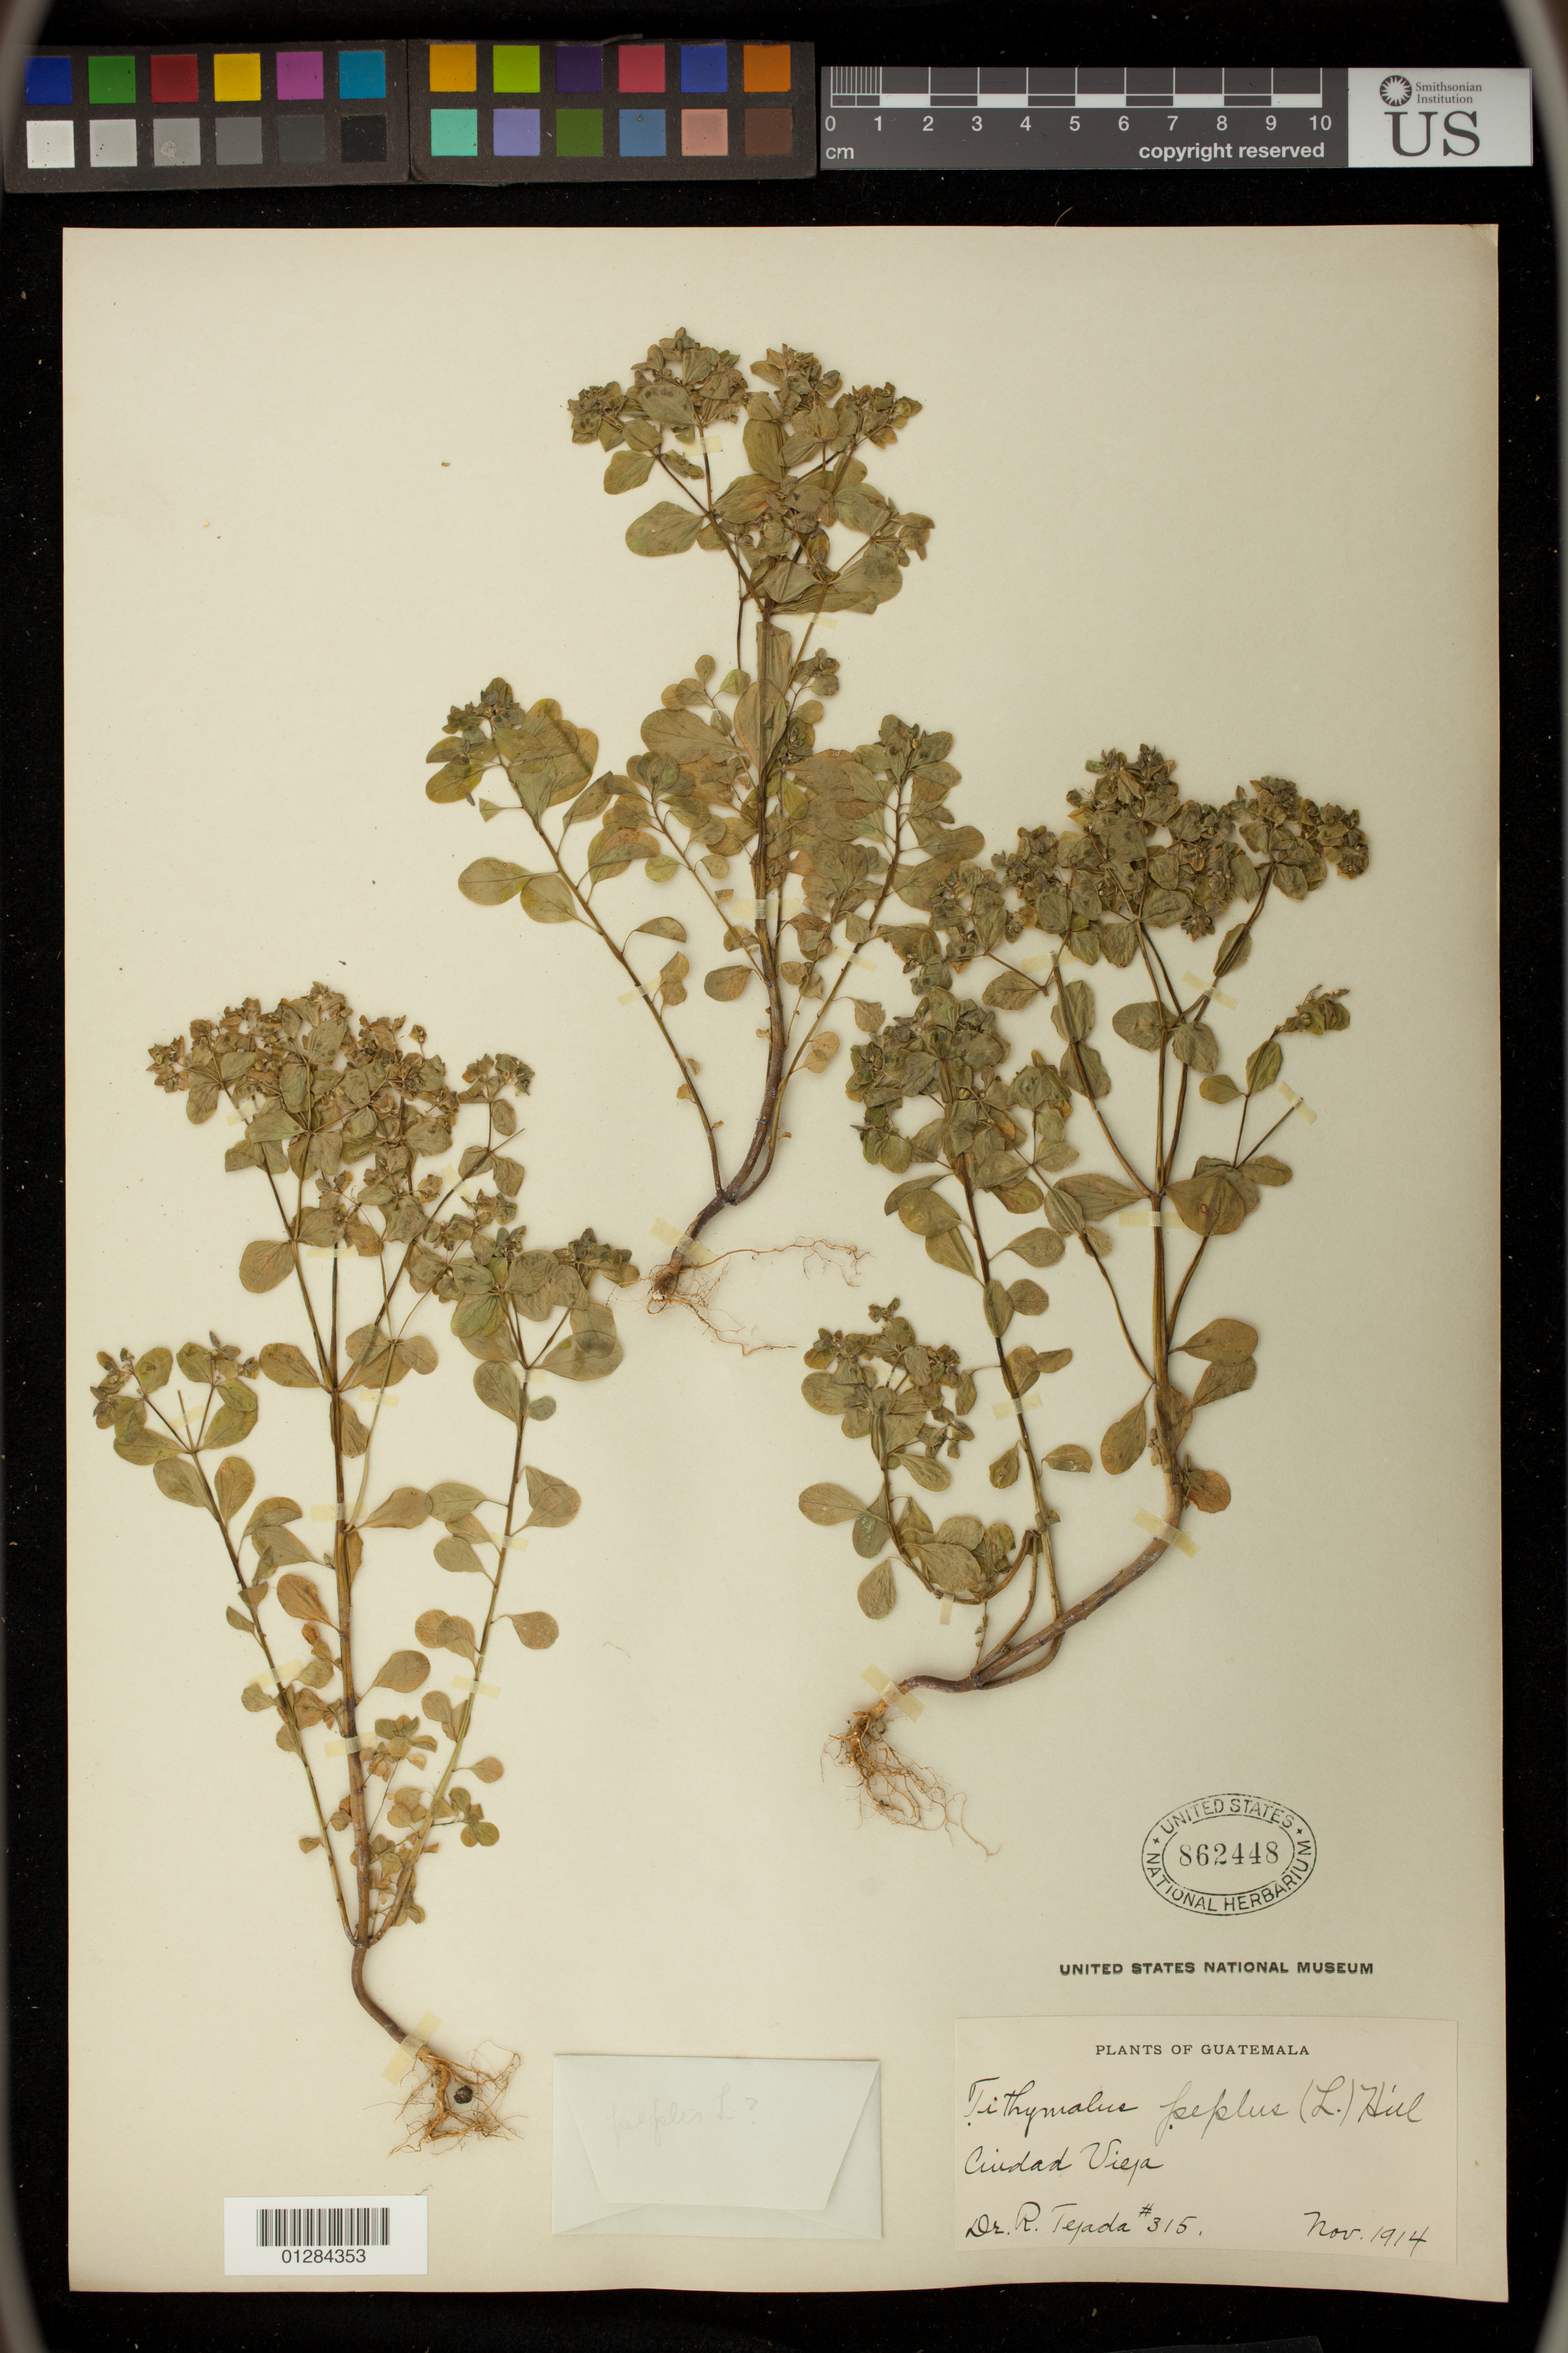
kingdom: Plantae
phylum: Tracheophyta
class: Magnoliopsida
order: Malpighiales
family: Euphorbiaceae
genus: Euphorbia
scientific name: Euphorbia peplus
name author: L.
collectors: R. Tejada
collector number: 315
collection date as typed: Nov 1914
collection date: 1914-11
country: Guatemala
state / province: Sacatepéquez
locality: Ciudad Vieja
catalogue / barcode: US 862448